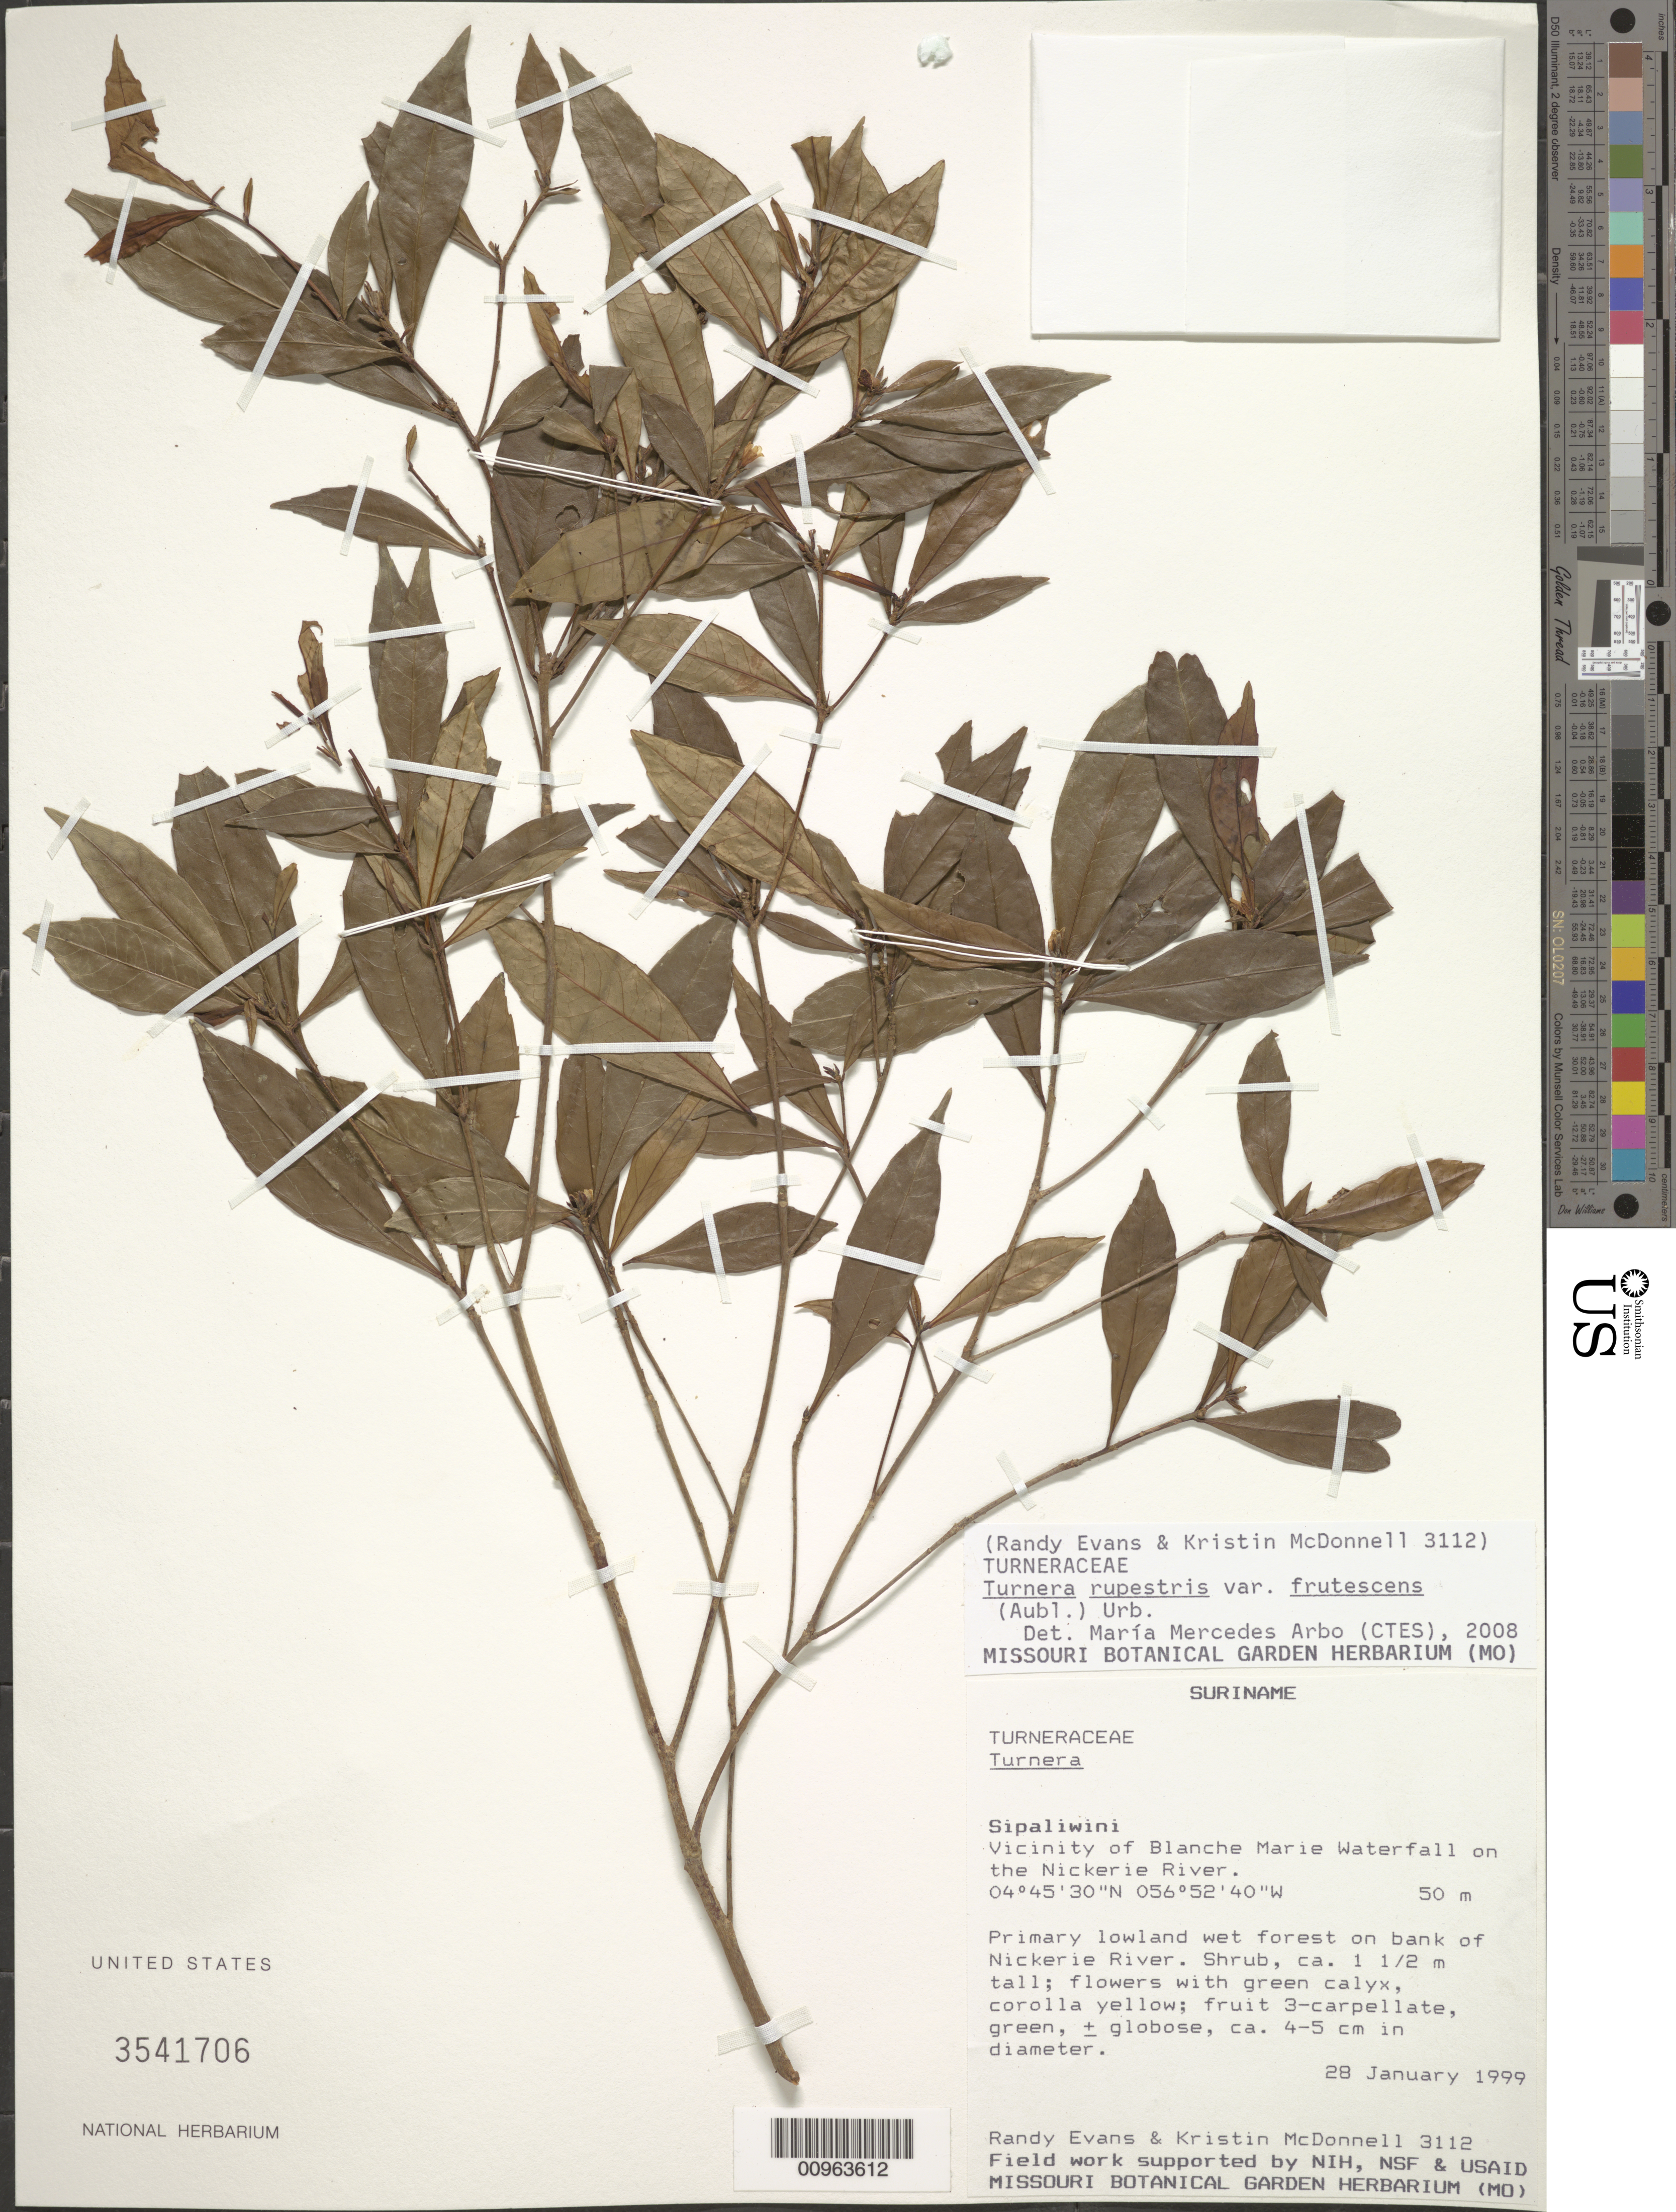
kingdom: Plantae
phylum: Tracheophyta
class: Magnoliopsida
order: Malpighiales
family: Turneraceae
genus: Turnera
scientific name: Turnera rupestris var. frutescens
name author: (Aubl.) Urb.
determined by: Arbo, M. M.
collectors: R. Evans & K. McDonnell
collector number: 3112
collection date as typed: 28-Jan-99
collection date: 1999-01-28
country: Suriname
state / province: Sipaliwini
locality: Blanche Marie Waterfall vic., on the Nickerie River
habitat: Primary lowland wet forest on bank of river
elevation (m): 50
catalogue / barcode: US 3541706